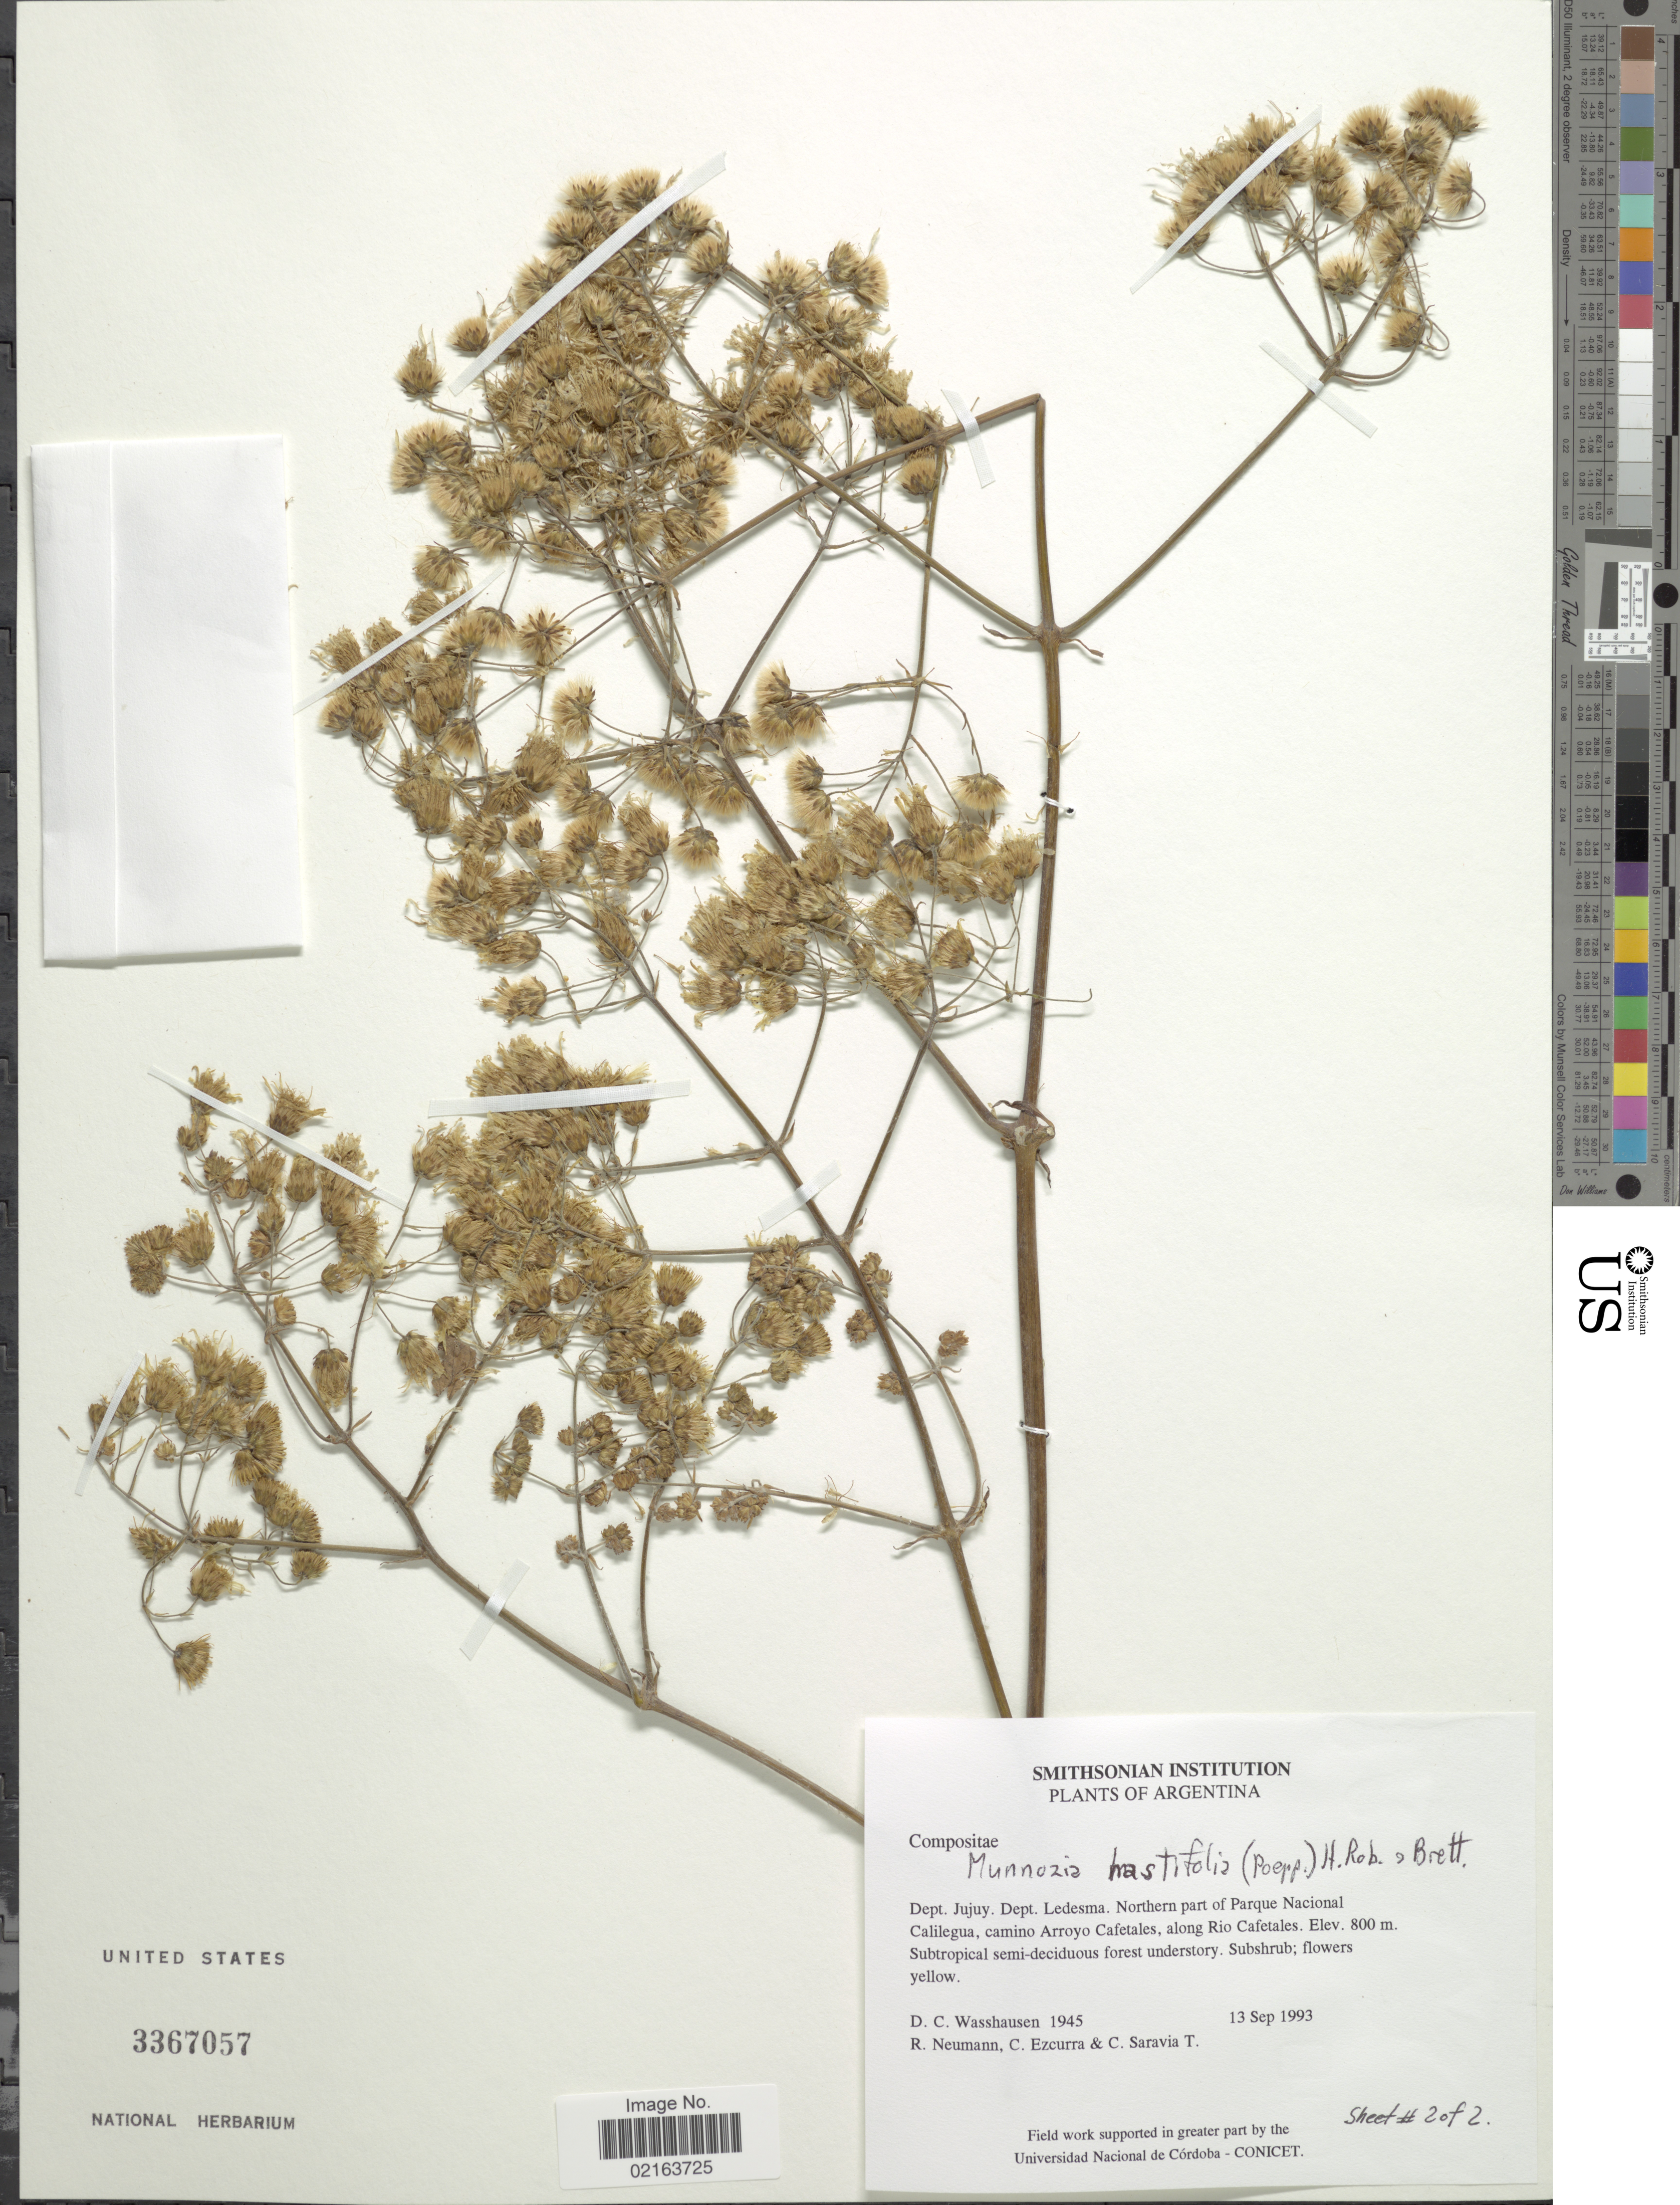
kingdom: Plantae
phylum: Tracheophyta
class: Magnoliopsida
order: Asterales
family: Asteraceae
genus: Munnozia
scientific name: Munnozia hastifolia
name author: (Poepp.) H. Rob. & Brettell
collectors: D. C. Wasshausen, R. Neumann, C. Ezcurra & C. Saravia T.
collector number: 1945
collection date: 1993-09-13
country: Argentina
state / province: Jujuy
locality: Dept. Jujuy, Dept. Ledesma, Northern part of Parque National Calilegua, camino Arroyo Cafetales, along Rio Cafetales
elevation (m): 800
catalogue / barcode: US 336705